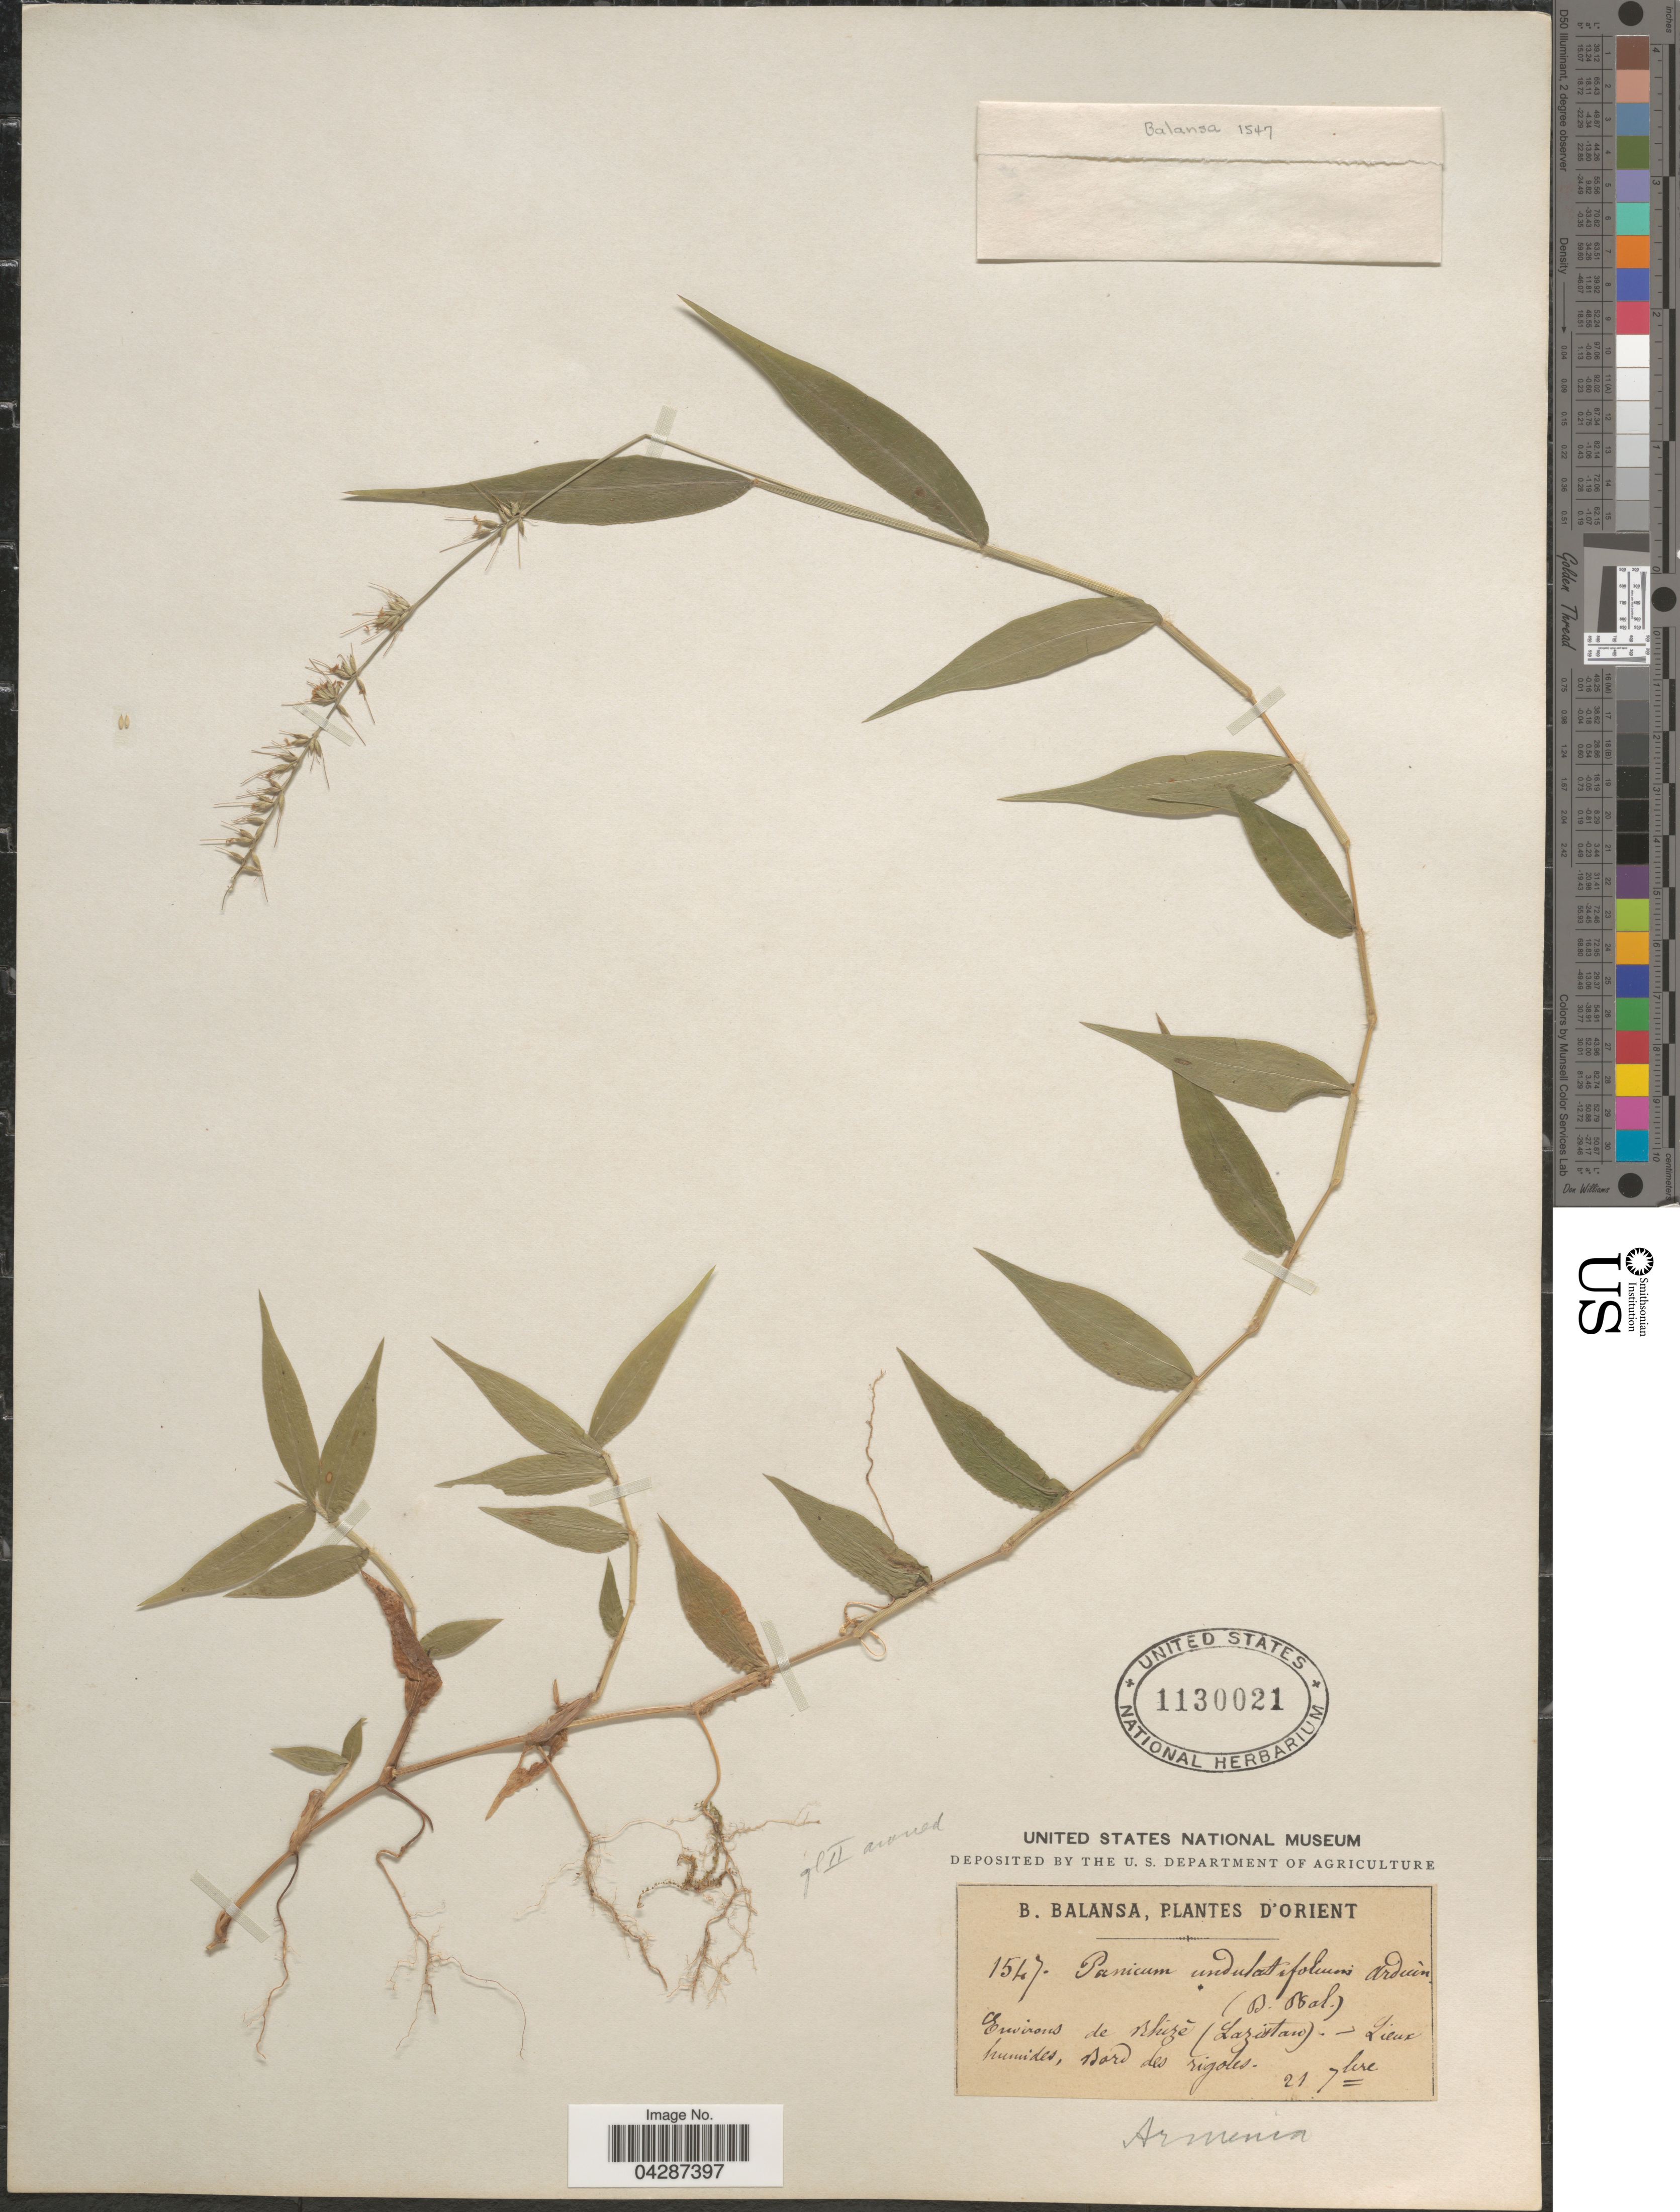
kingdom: Plantae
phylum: Tracheophyta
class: Liliopsida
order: Poales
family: Poaceae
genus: Oplismenus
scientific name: Oplismenus undulatifolius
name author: (Ard.) P. Beauv.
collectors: B. Balansa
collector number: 1547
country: Iran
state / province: Hormozgan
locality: D'Orient. Environs de Bhize (Lazistan).-Lieux humides, Bord des rigoles.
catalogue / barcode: US 1130021